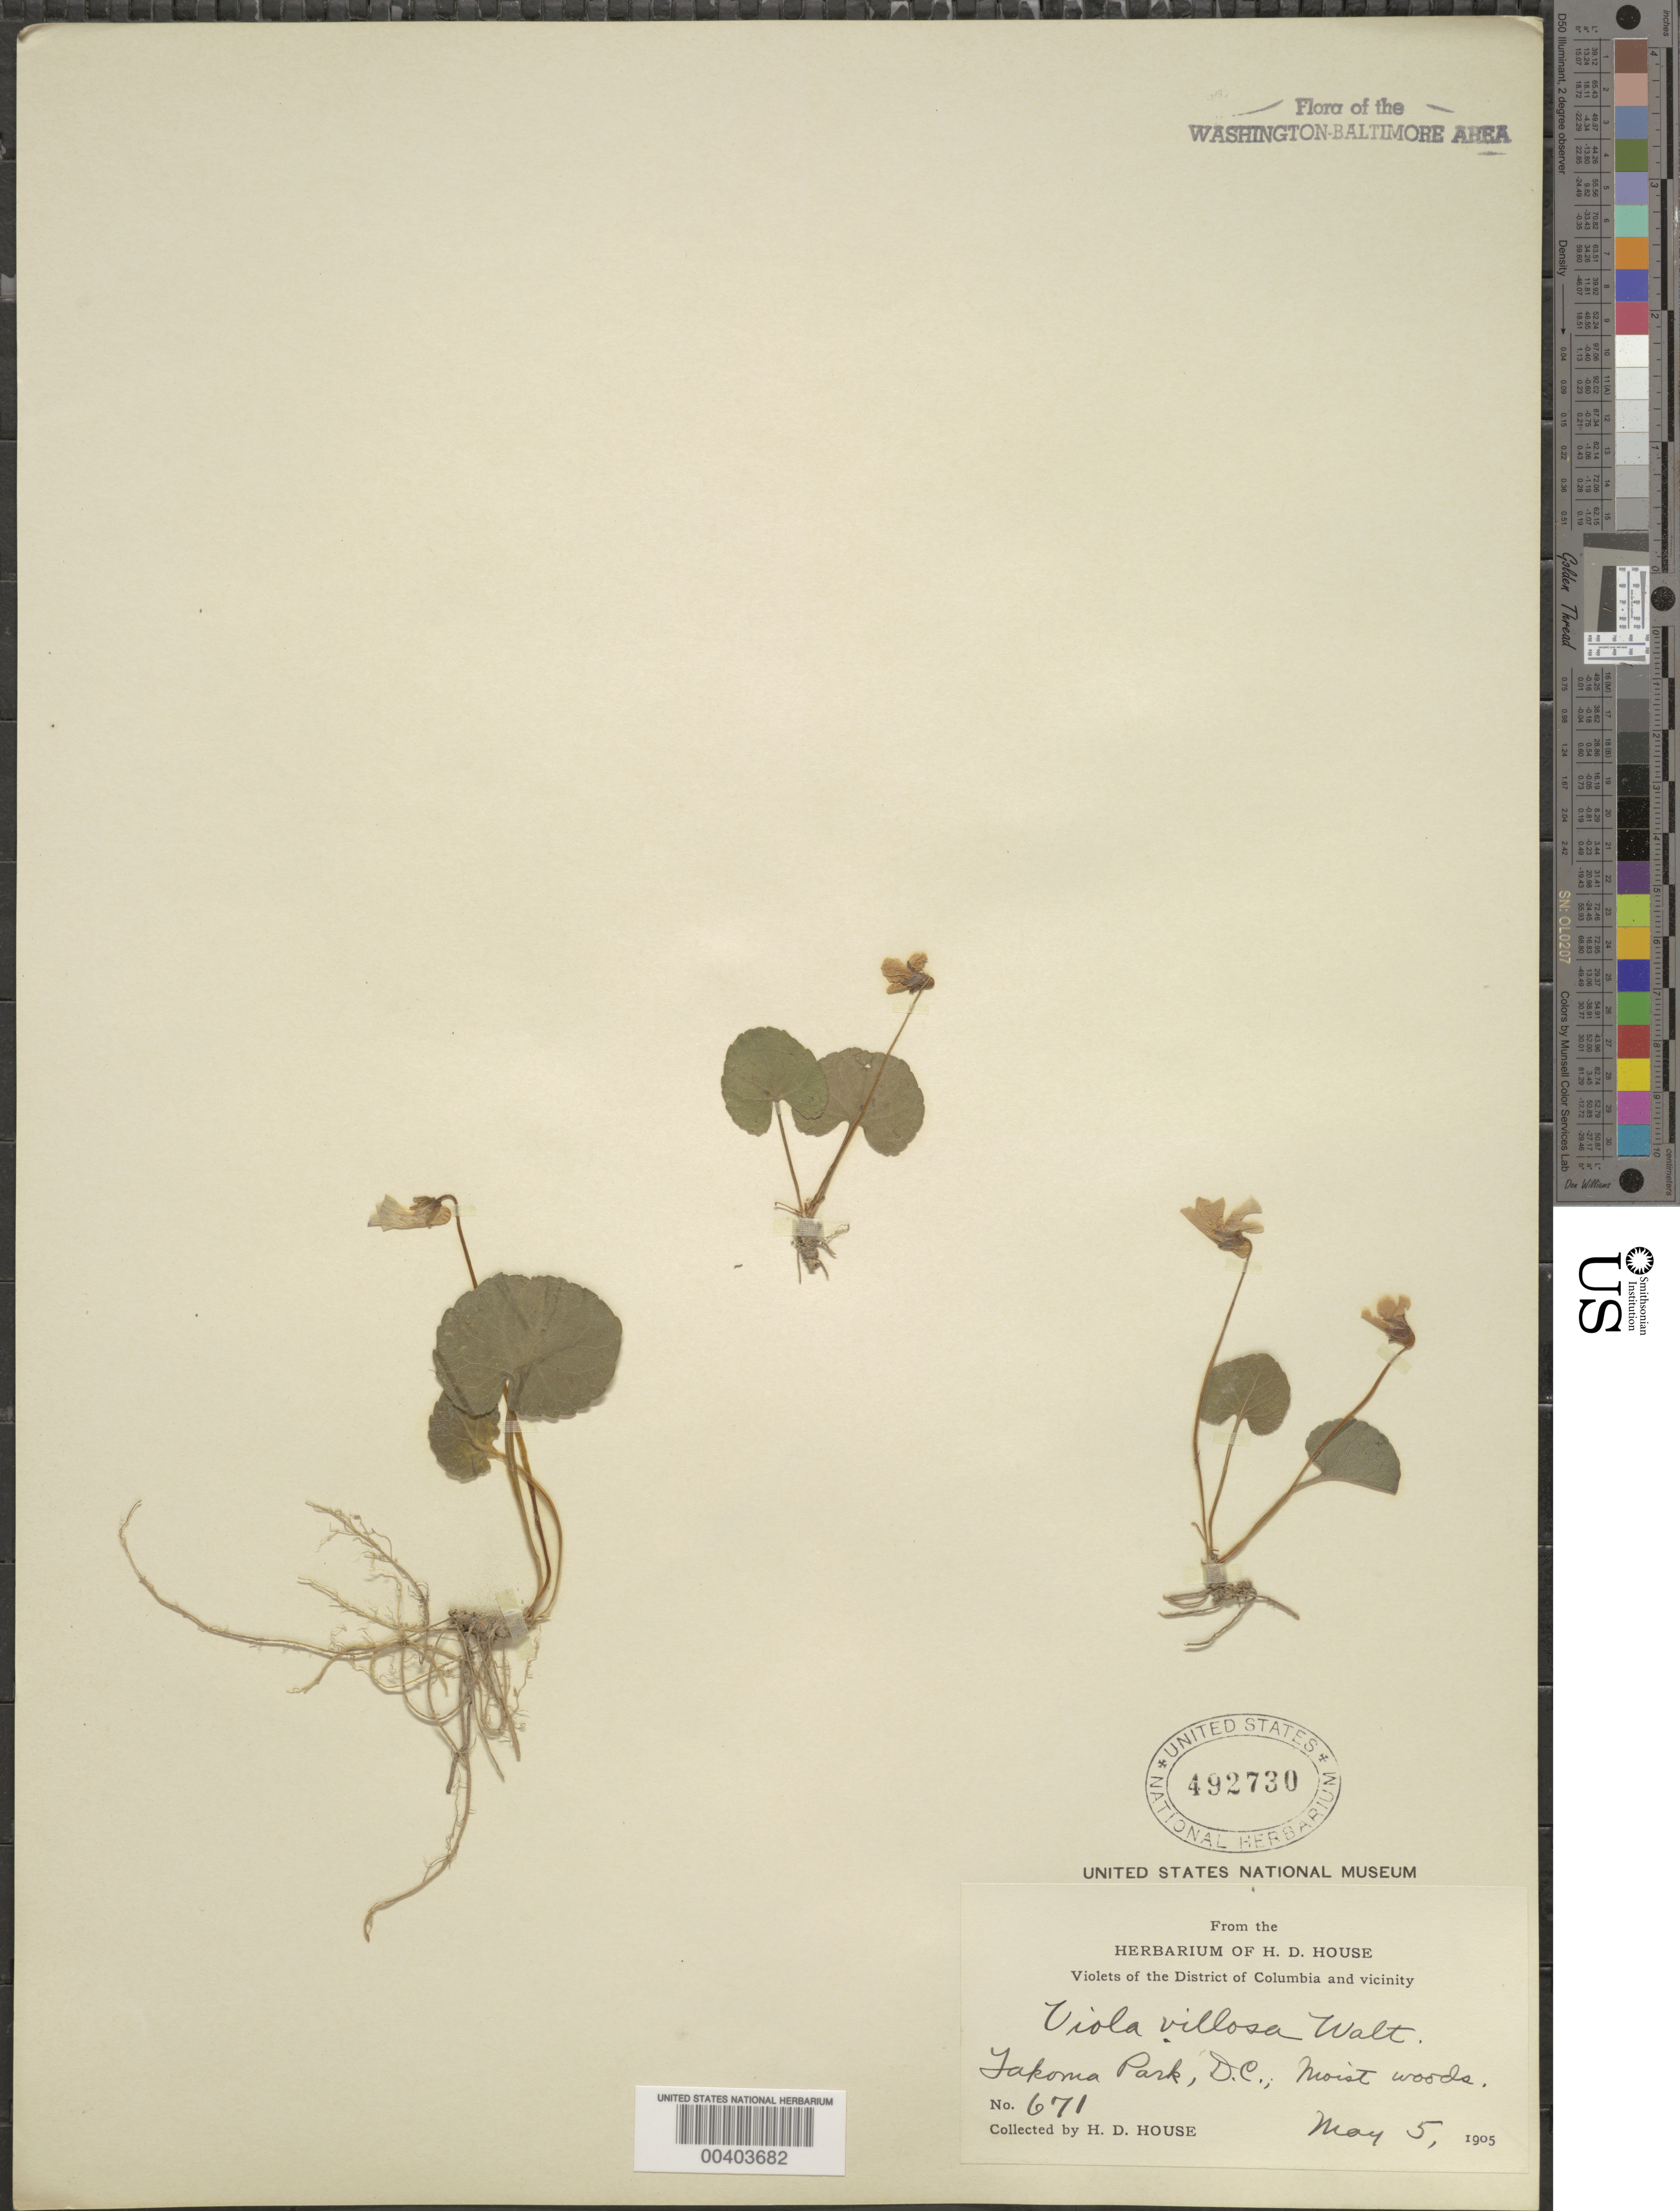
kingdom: Plantae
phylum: Tracheophyta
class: Magnoliopsida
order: Malpighiales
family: Violaceae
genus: Viola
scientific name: Viola hirsutula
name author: Brainerd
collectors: H. D. House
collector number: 671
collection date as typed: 05 May 1905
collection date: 1905-05-05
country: United States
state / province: District of Columbia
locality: Takoma Park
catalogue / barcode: US 492730